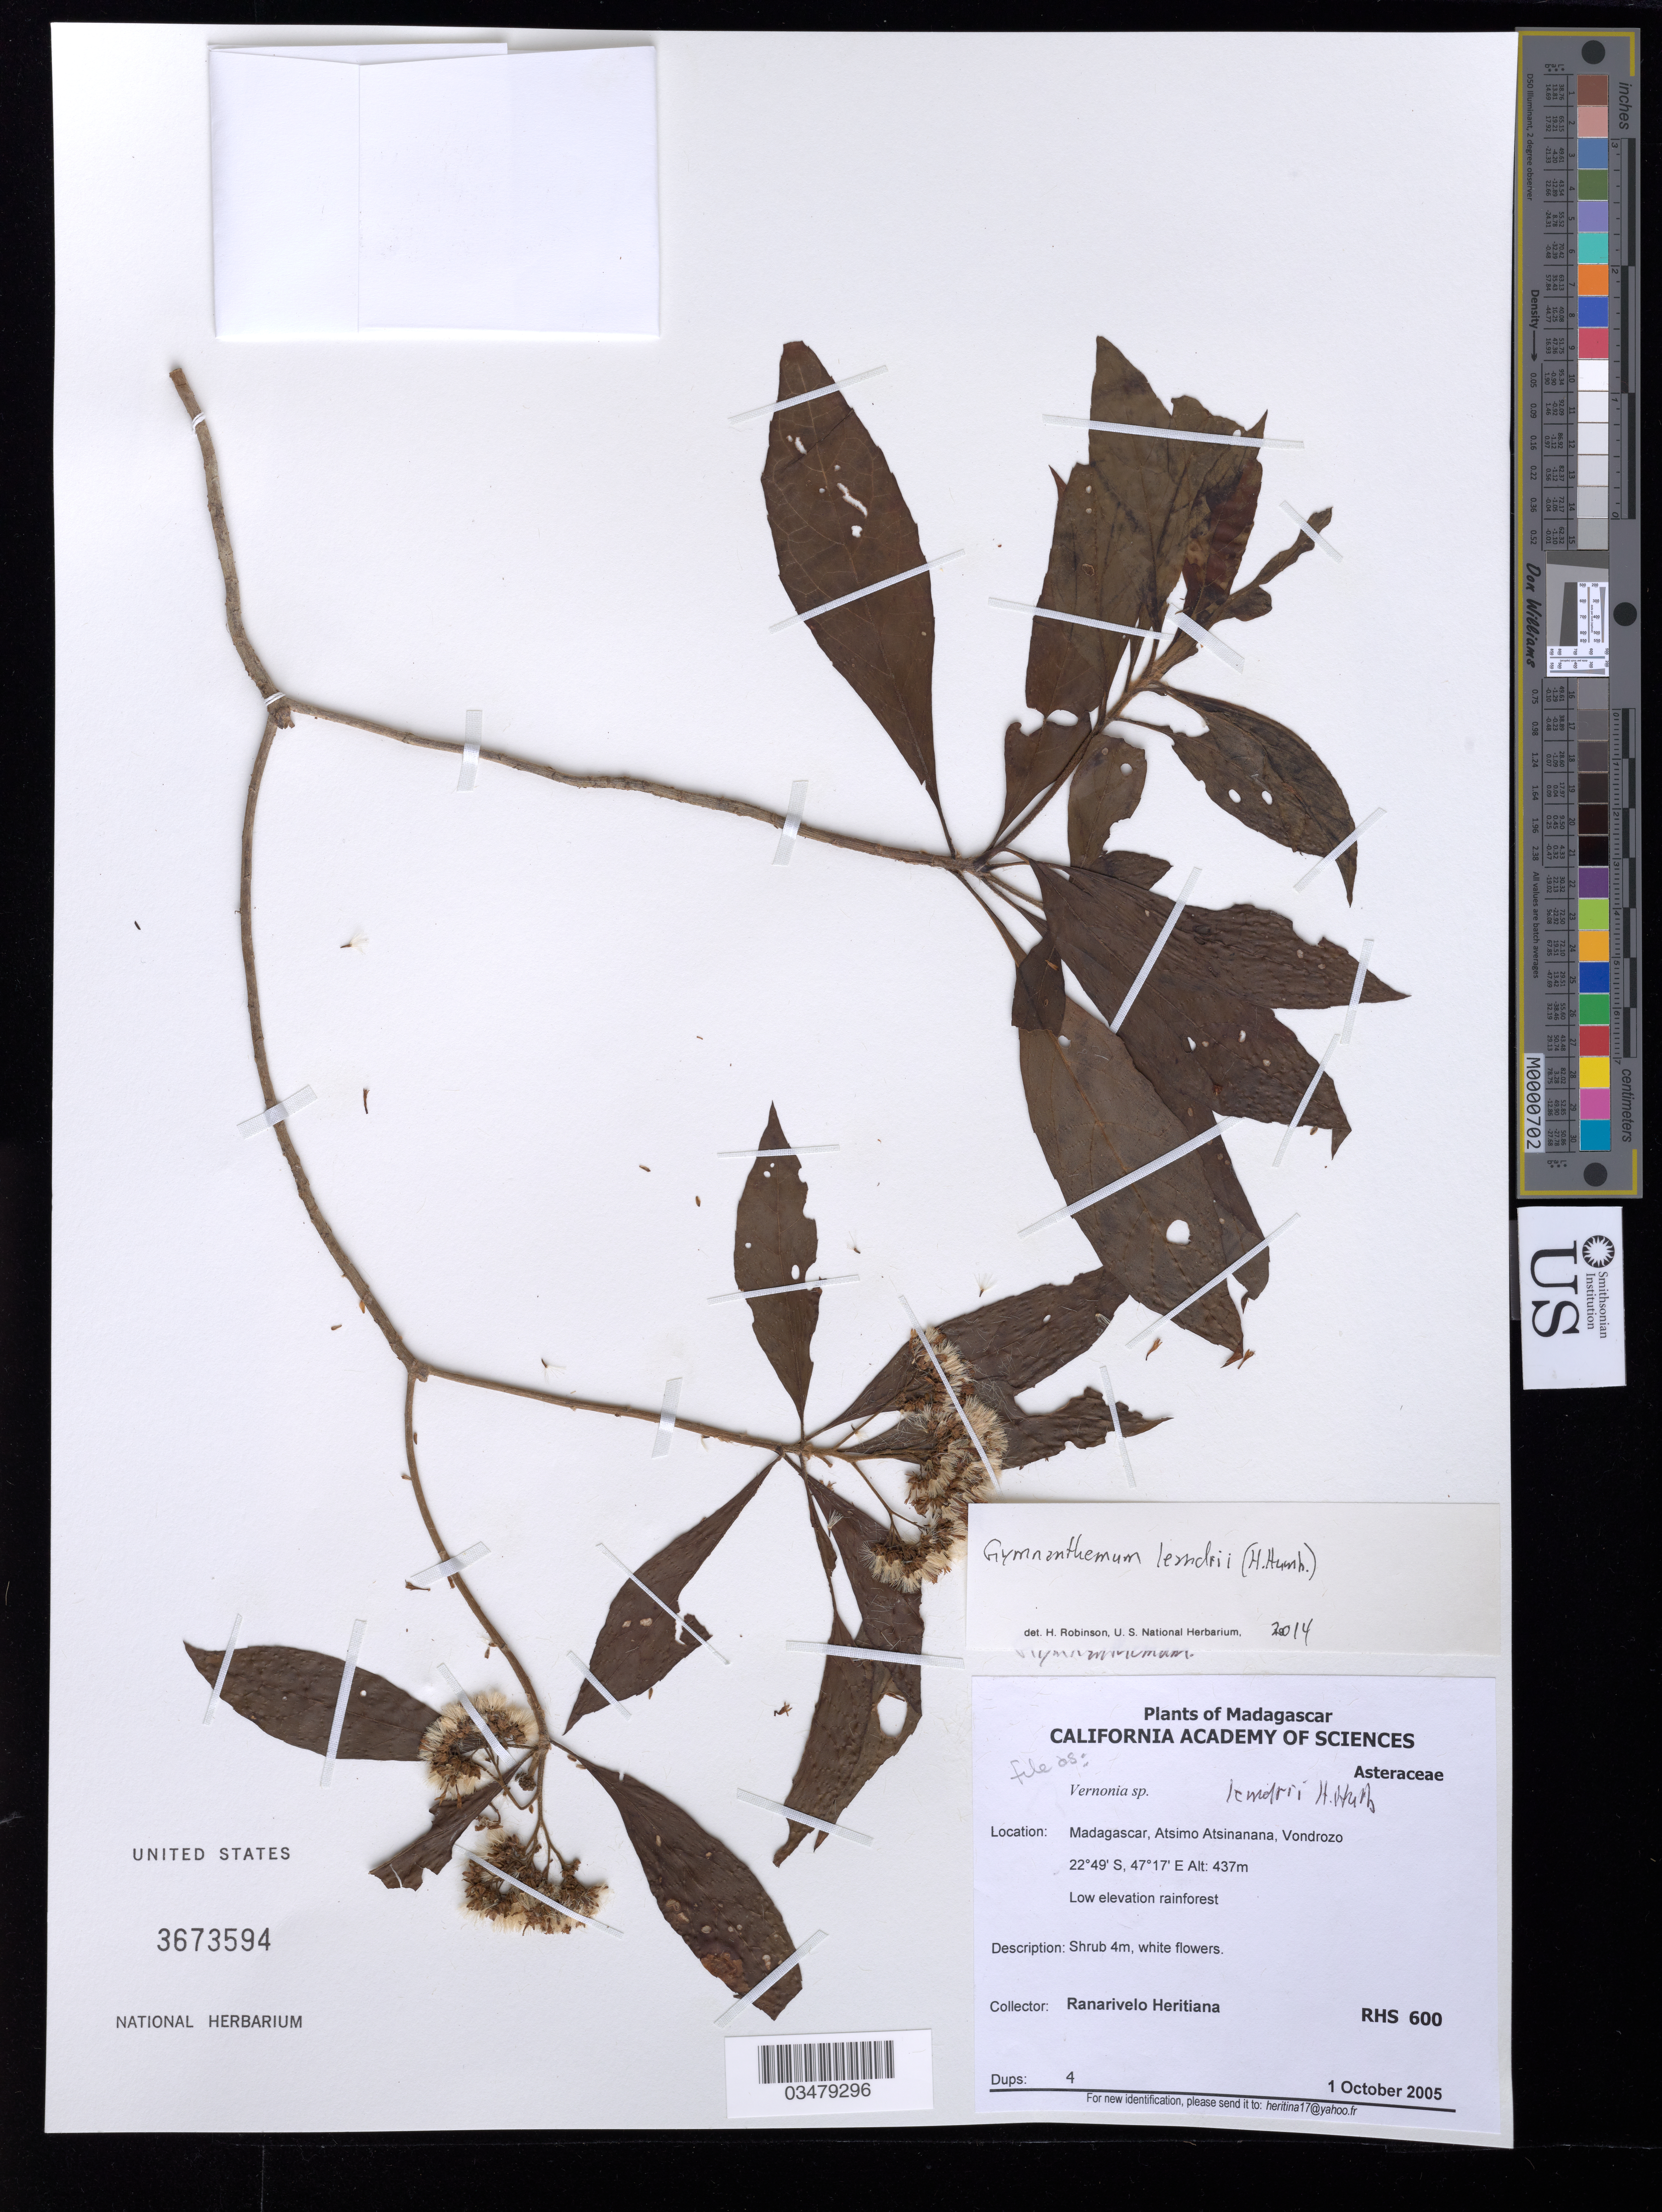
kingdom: Plantae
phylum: Tracheophyta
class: Magnoliopsida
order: Asterales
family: Asteraceae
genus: Vernonia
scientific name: Vernonia leandrii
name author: Humb.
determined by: Robinson, Harold E., (US)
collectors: R. Heritiana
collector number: RHS 600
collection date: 2005-10-01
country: Madagascar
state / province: Atsimo-Atsinanana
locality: Madagascar, Atsimo-Atsinanana, Vondrozo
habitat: Low elevation rainforest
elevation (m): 437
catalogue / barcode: US 3673594